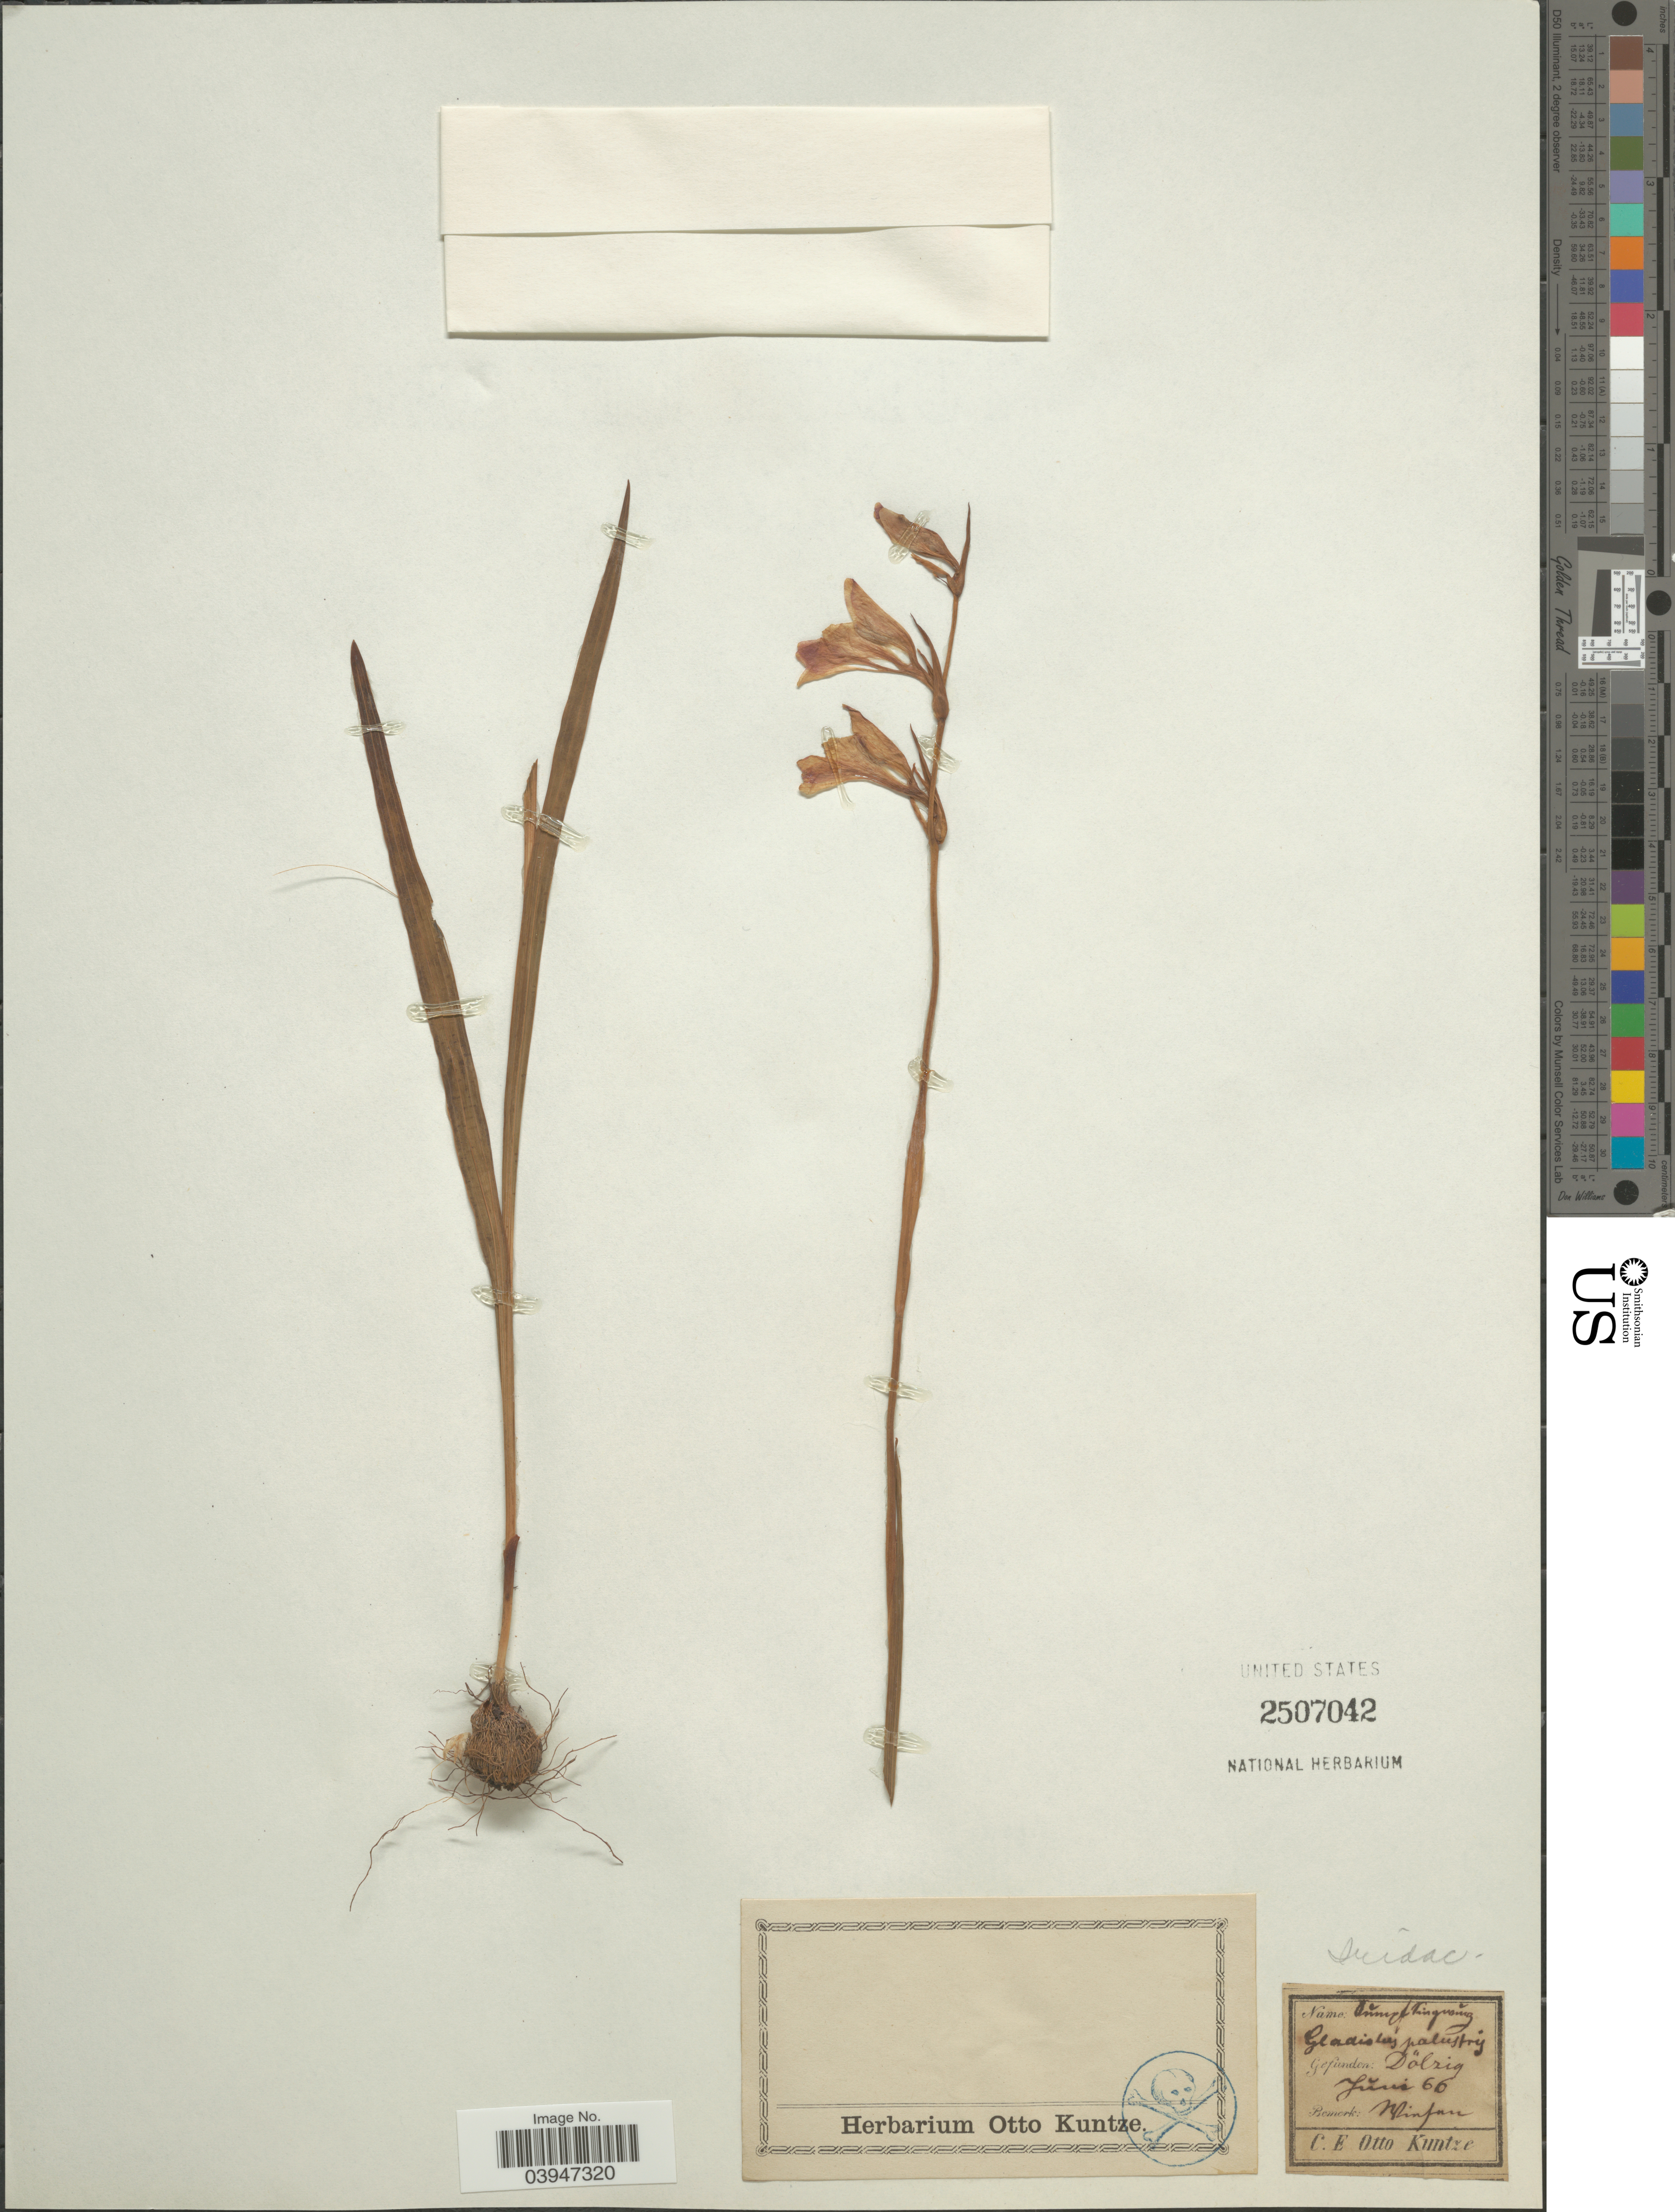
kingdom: Plantae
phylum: Tracheophyta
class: Liliopsida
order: Asparagales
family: Iridaceae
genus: Gladiolus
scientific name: Gladiolus palustris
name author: Gaudin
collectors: C.E.O. Kuntze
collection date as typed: Transcribed d/m/y: /6/66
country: Germany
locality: Dőlzig.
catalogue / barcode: US 2507042